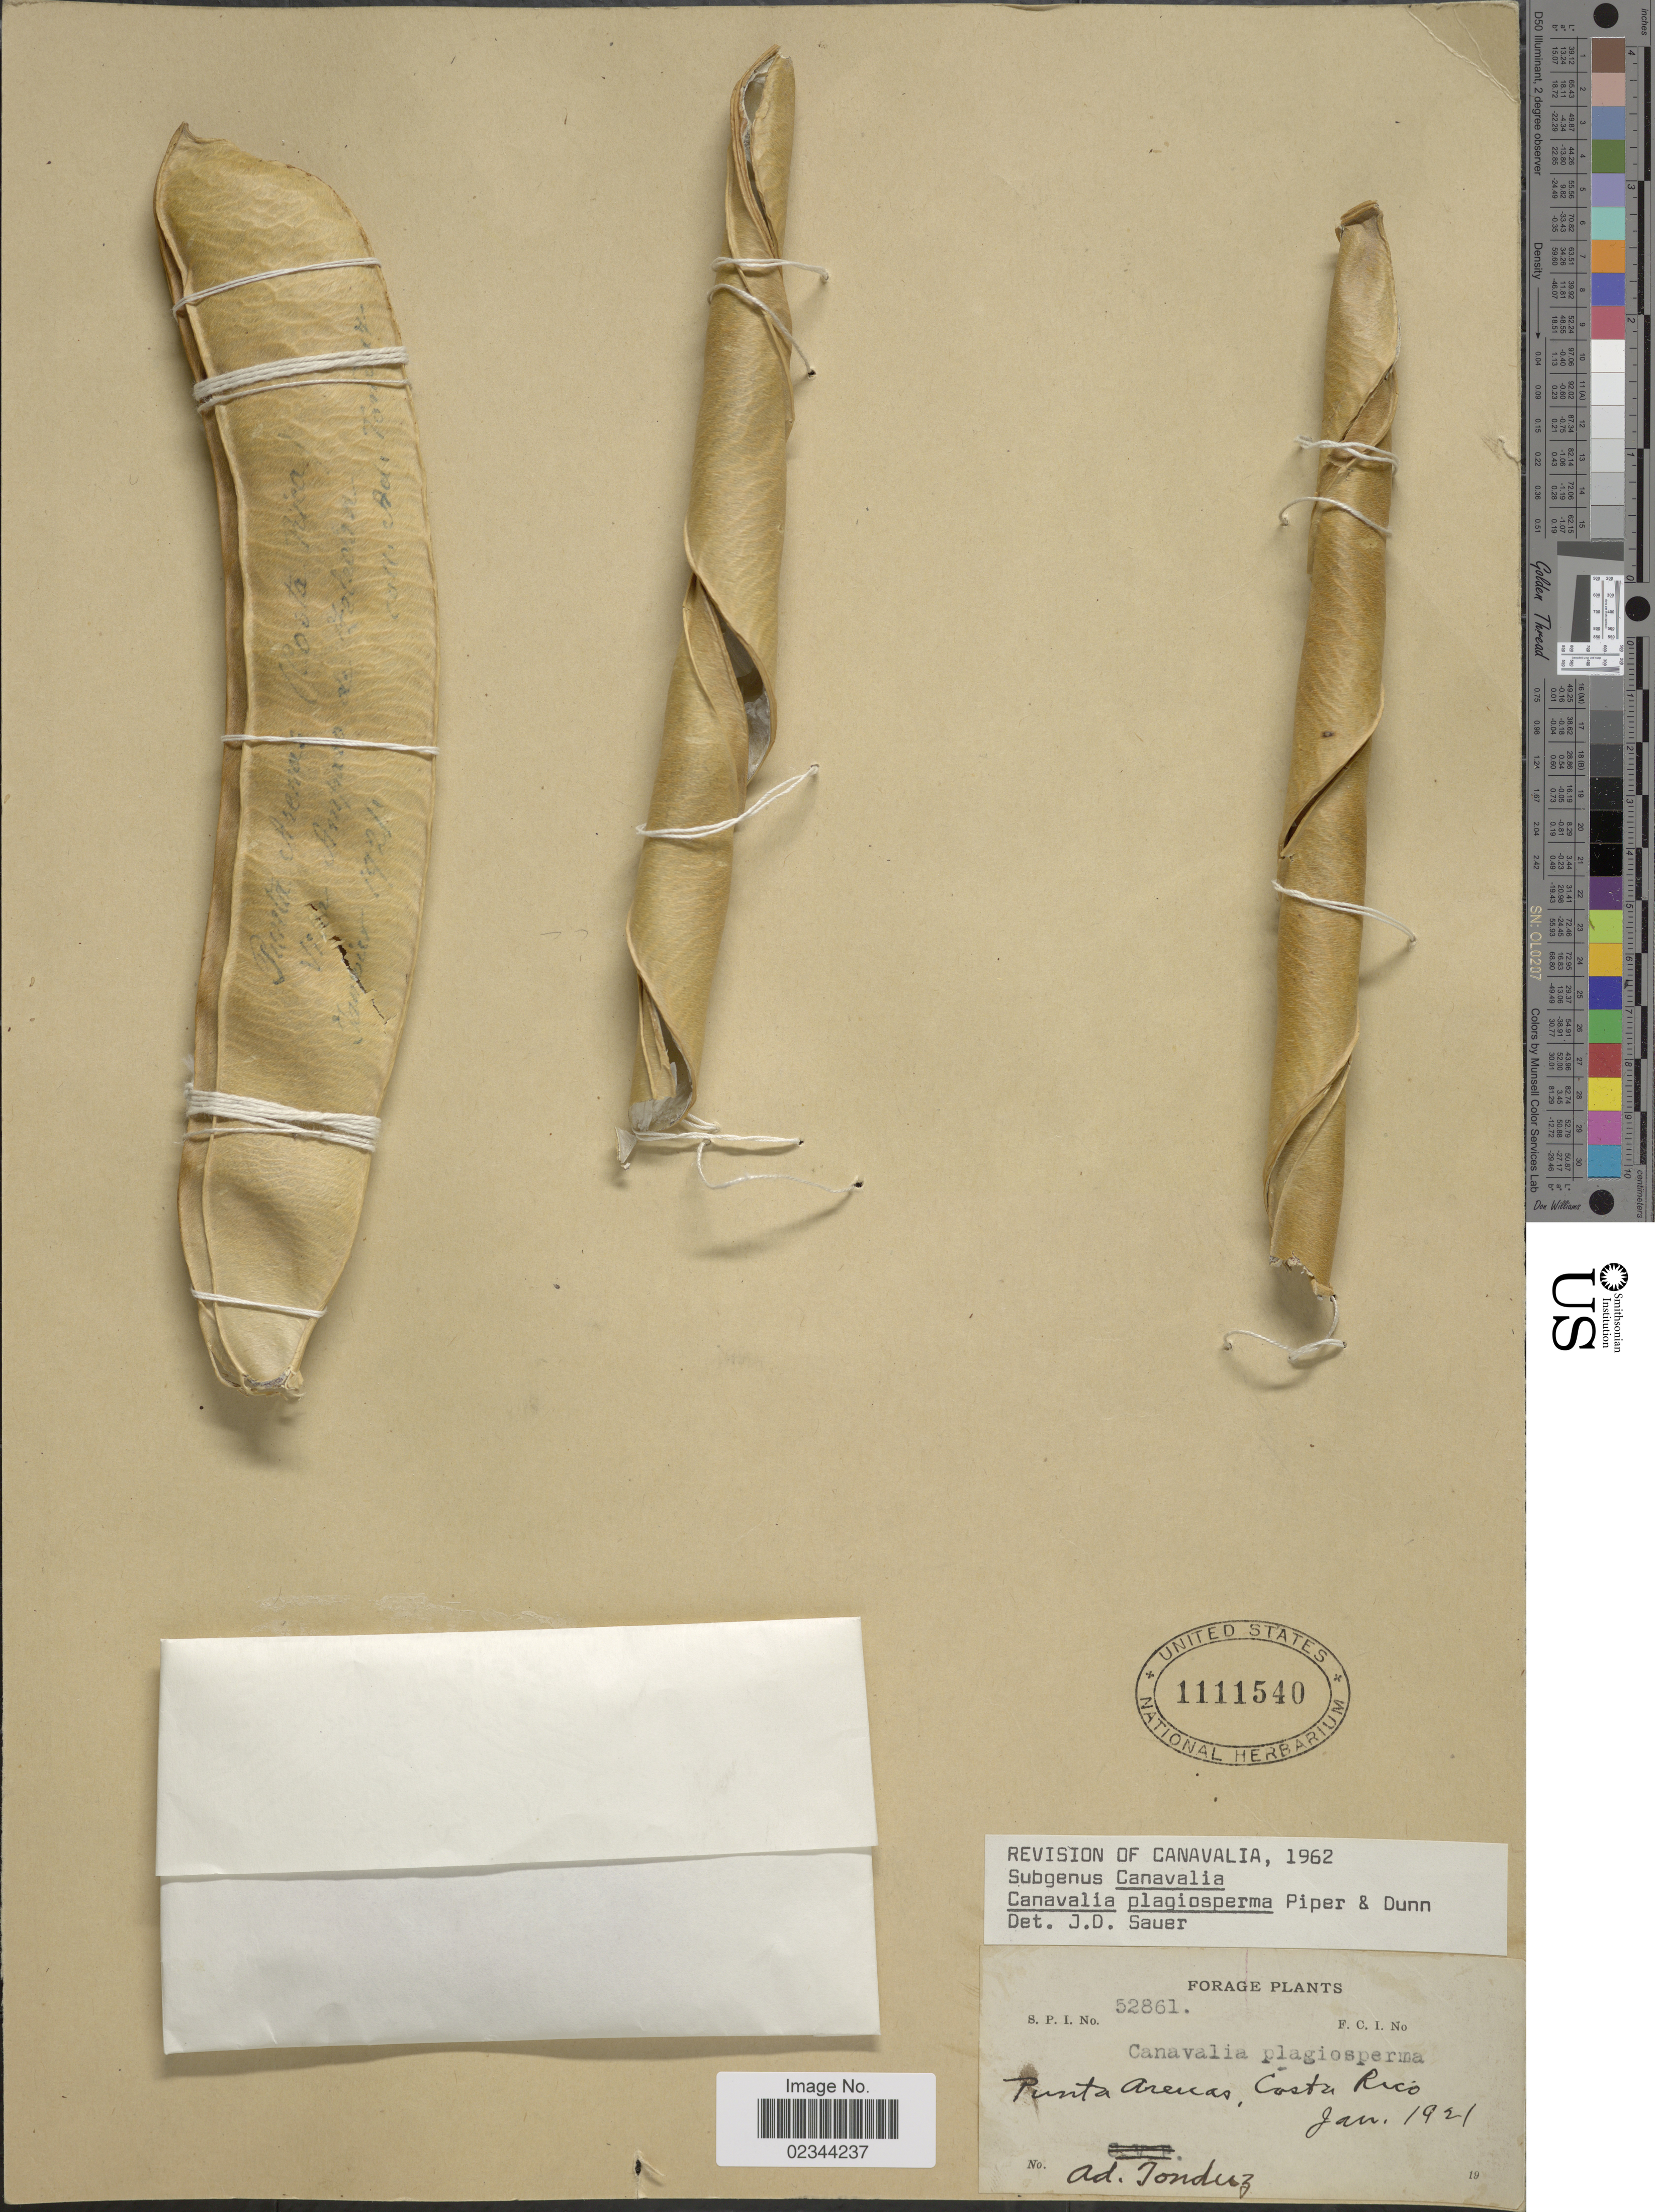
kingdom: Plantae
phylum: Tracheophyta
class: Magnoliopsida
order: Fabales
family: Fabaceae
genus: Canavalia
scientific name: Canavalia plagiosperma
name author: Piper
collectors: A. Tonduz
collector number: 52861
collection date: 1921-01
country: Costa Rica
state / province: Puntarenas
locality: Punta Arenas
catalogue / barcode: US 1111540